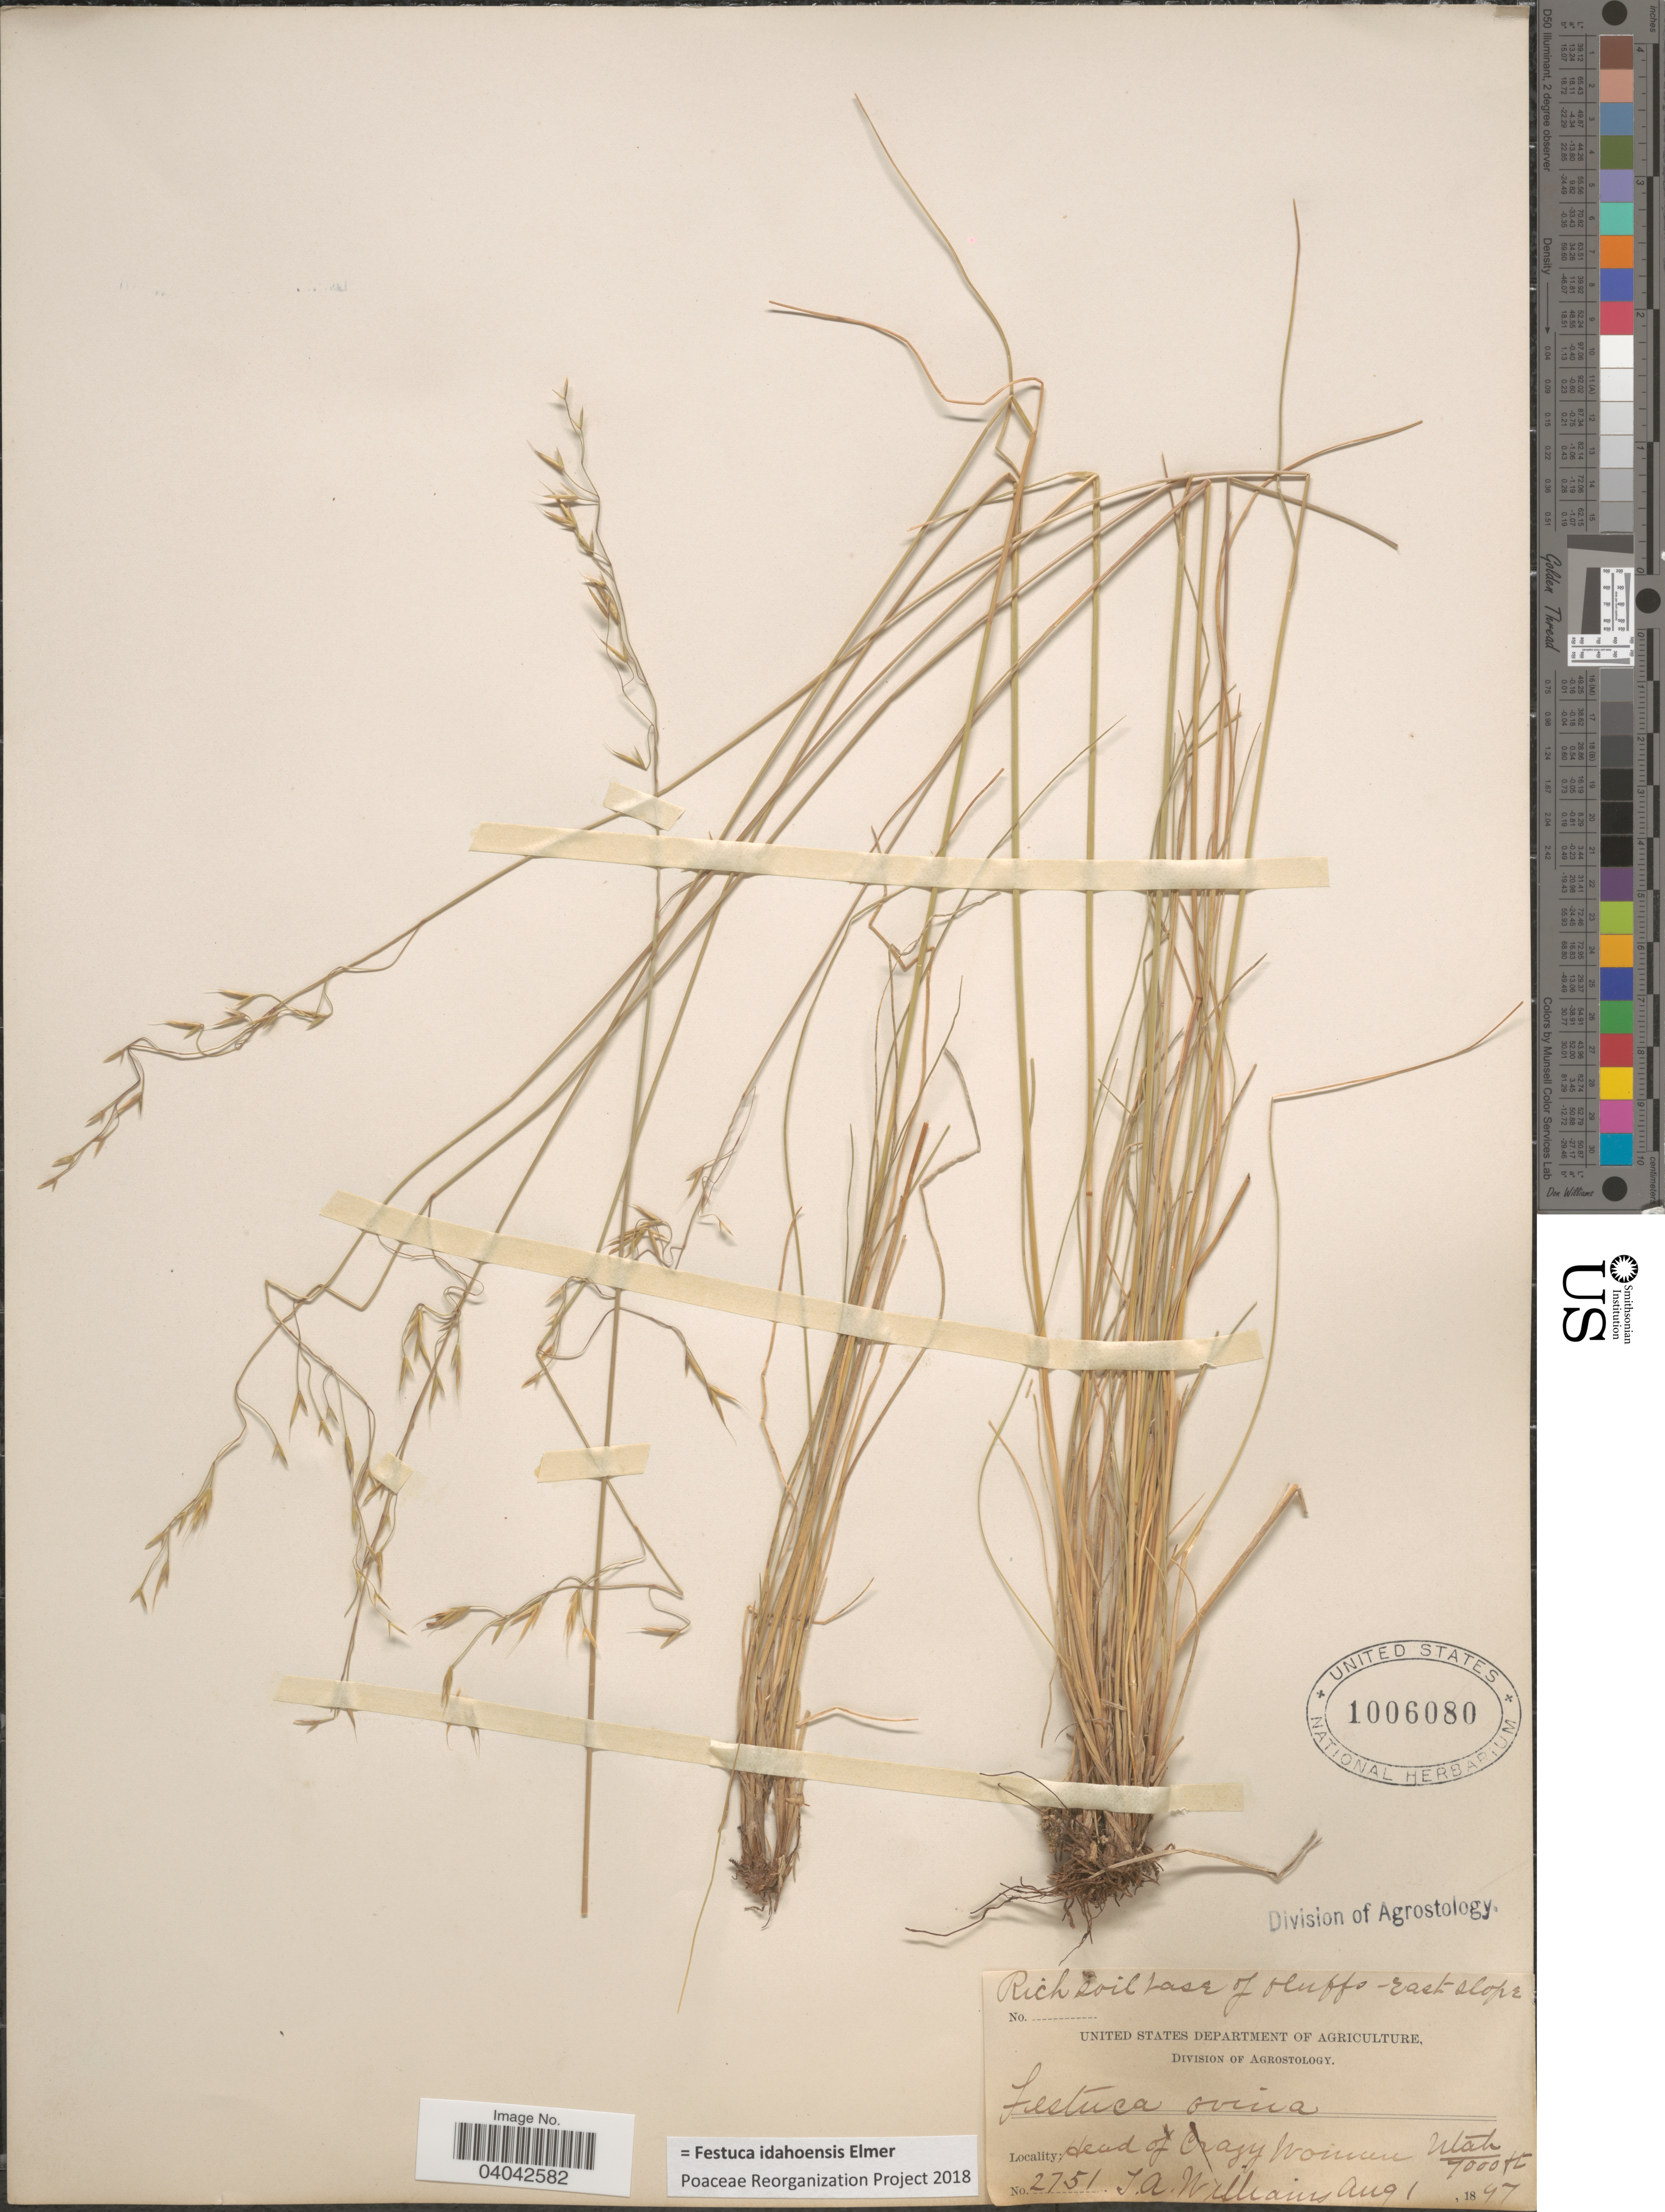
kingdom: Plantae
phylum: Tracheophyta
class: Liliopsida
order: Poales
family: Poaceae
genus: Festuca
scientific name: Festuca idahoensis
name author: Elmer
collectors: T. Williams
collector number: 2751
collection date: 1897-08-01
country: United States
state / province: Utah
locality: East slope. Head of Crazy Woman.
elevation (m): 2134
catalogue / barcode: US 1006080